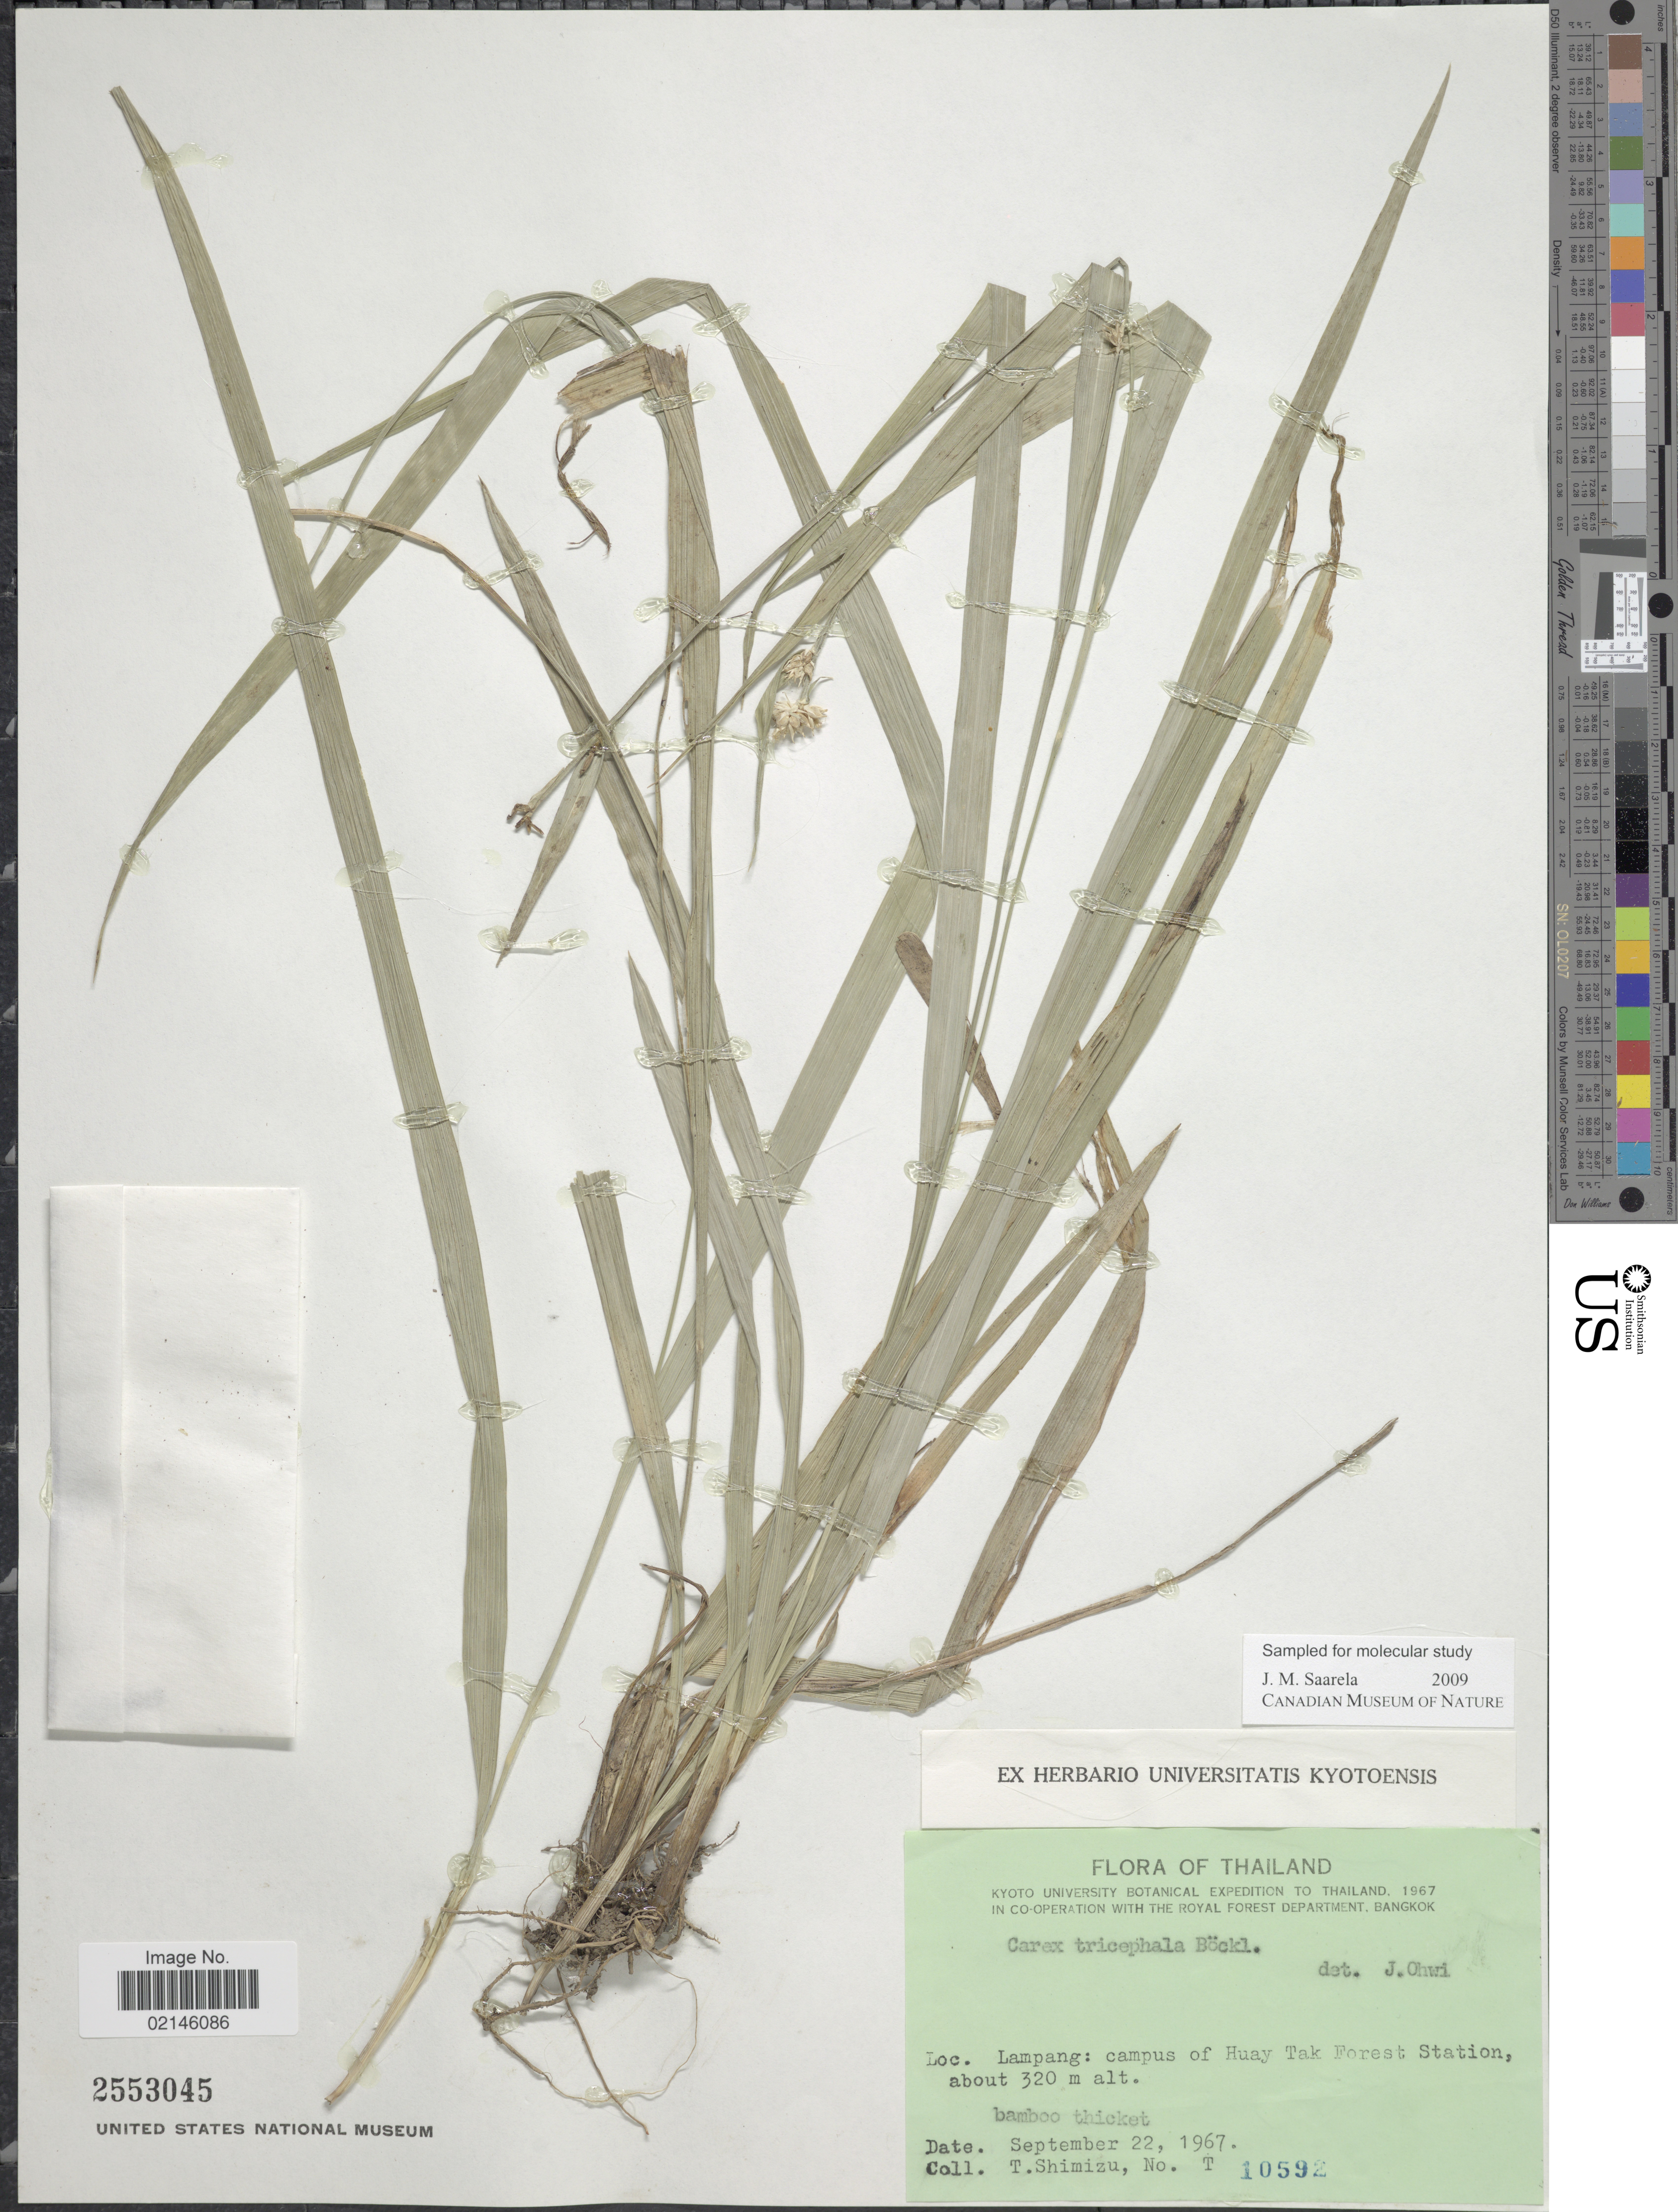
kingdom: Plantae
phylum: Tracheophyta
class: Liliopsida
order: Poales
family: Cyperaceae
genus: Carex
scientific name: Carex tricephala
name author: Boeckeler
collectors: T. Shimizu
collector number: T 10592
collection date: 1967-09-22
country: Thailand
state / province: Lampang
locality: Campus of Huay Tak Forest Station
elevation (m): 320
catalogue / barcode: US 2553045